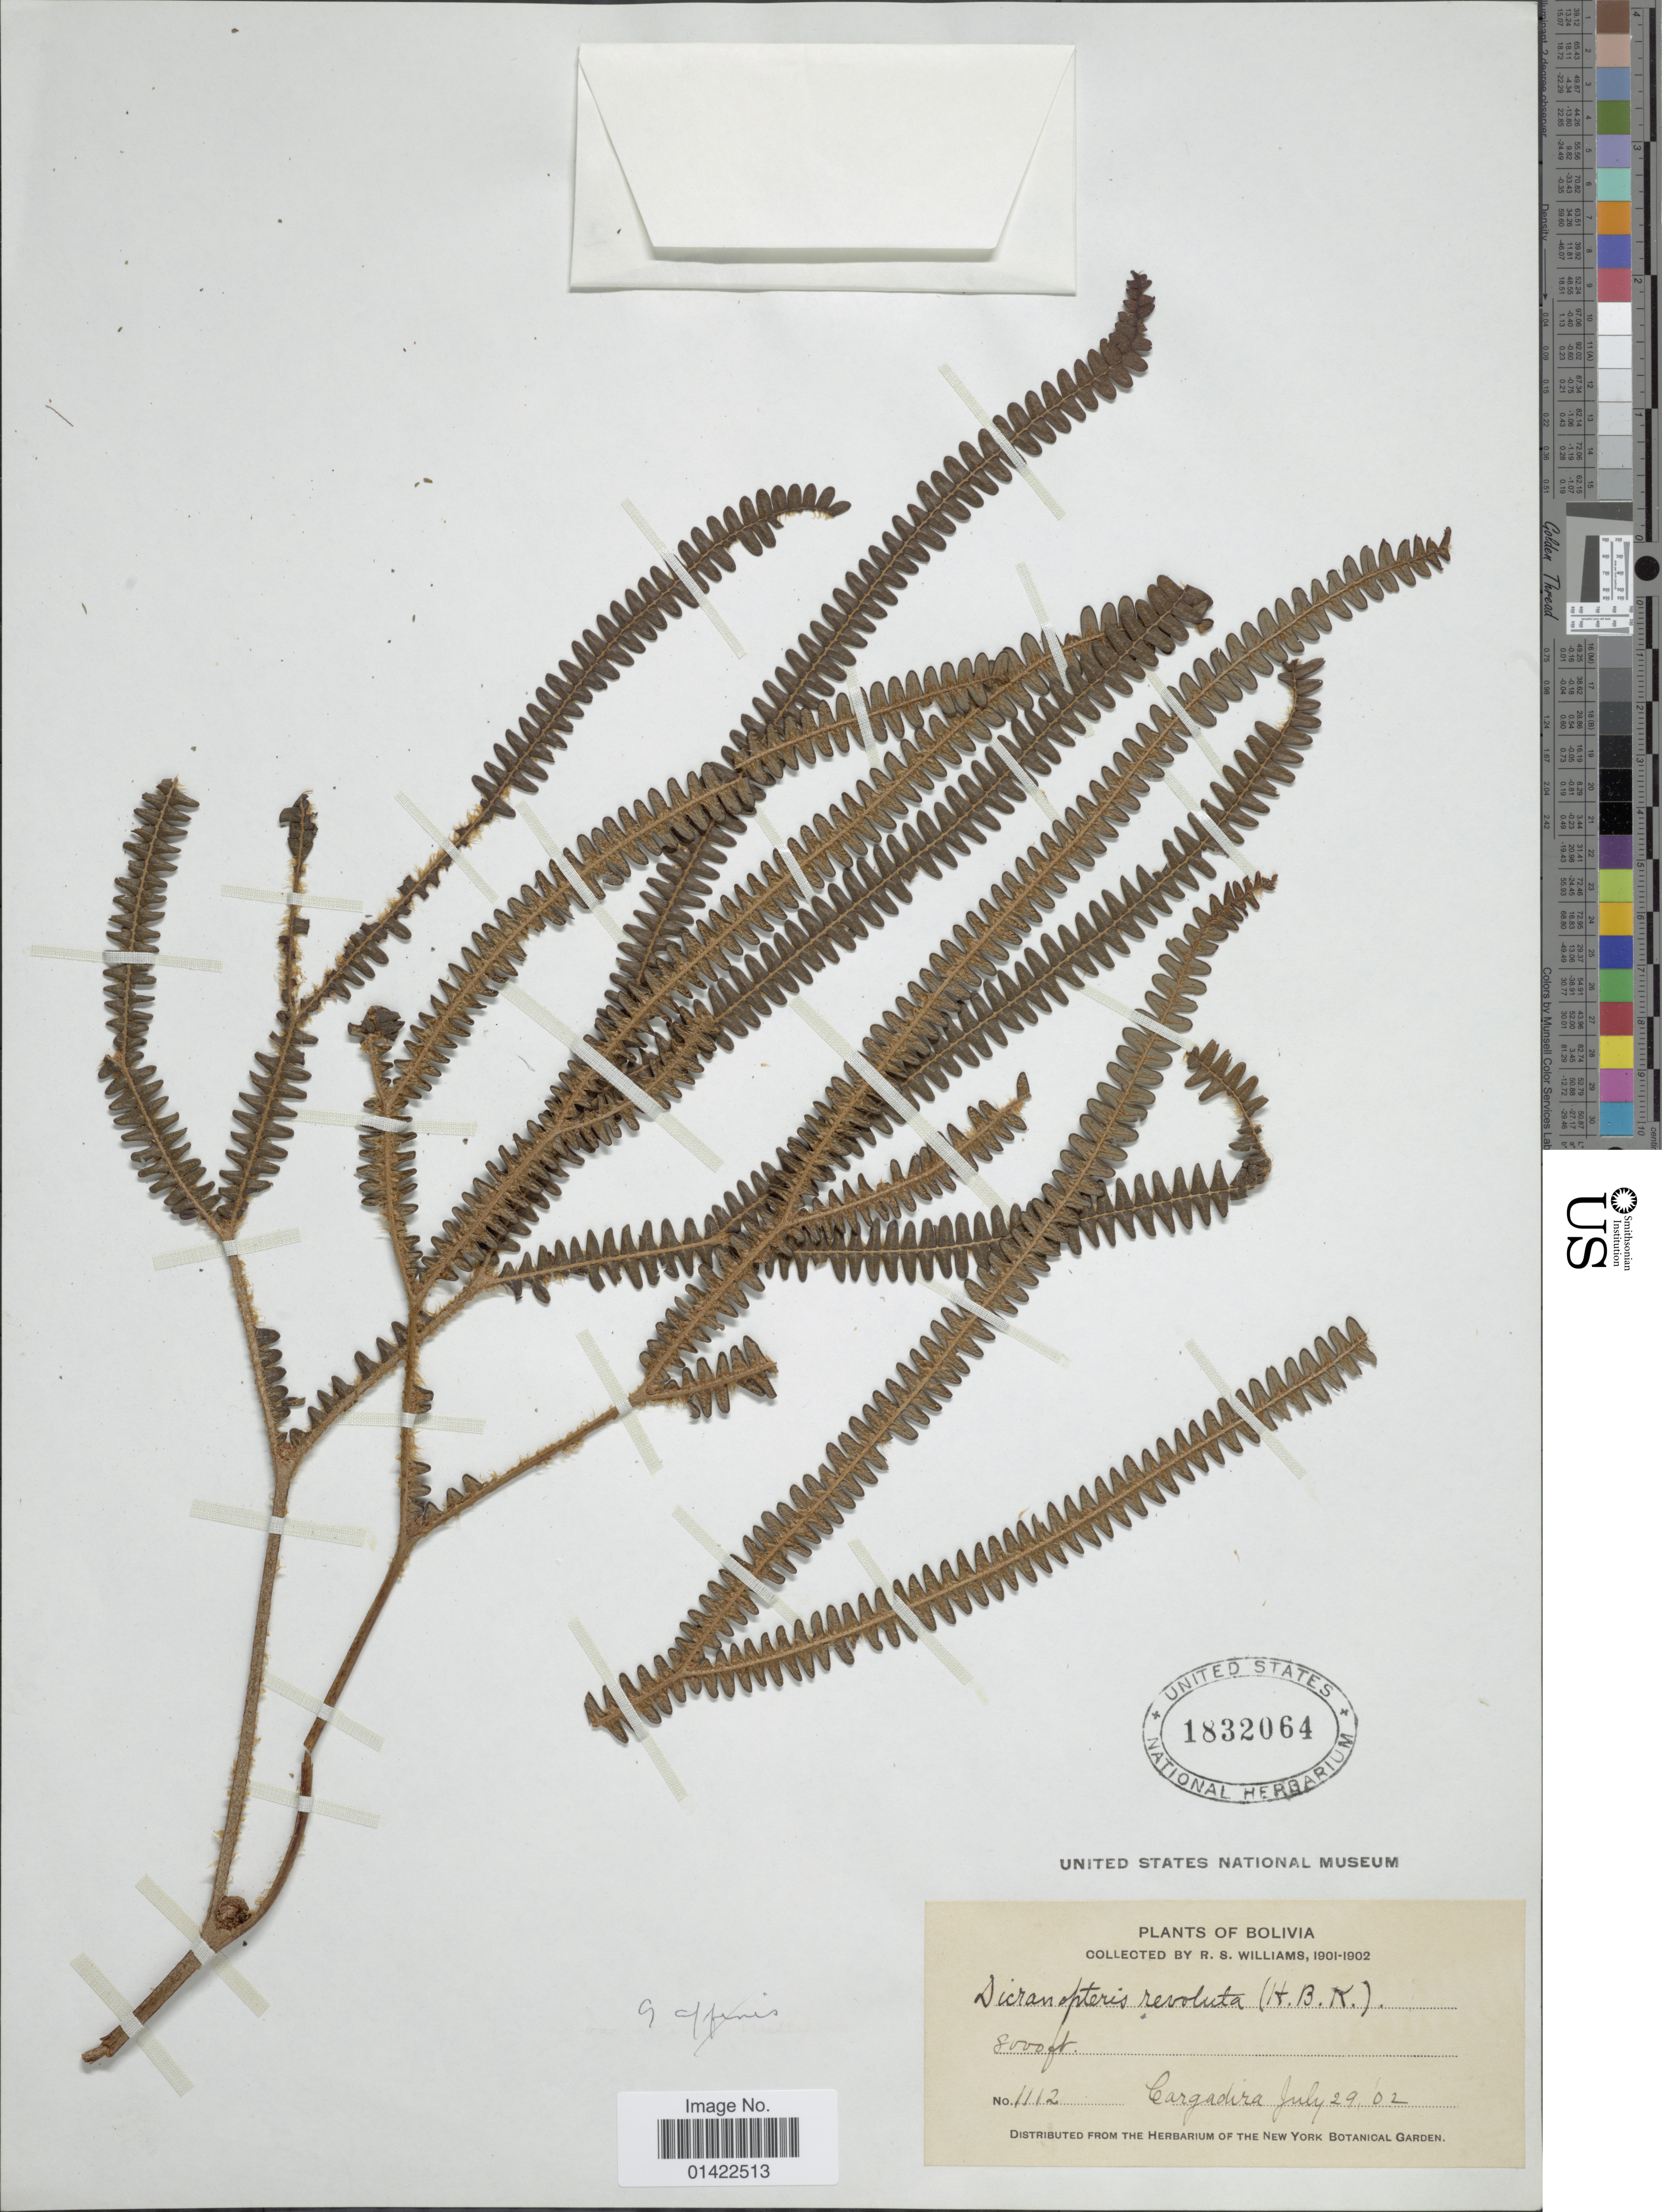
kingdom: Plantae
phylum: Tracheophyta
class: Polypodiopsida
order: Gleicheniales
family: Gleicheniaceae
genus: Sticherus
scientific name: Sticherus revolutus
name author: (Kunth) Ching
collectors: R. S. Williams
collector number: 1112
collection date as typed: Jul. 29, '02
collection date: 1902-07-29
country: Bolivia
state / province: La Paz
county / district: Franz Tamayo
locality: Cargadira, near Aten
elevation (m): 2438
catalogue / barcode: US 1832064